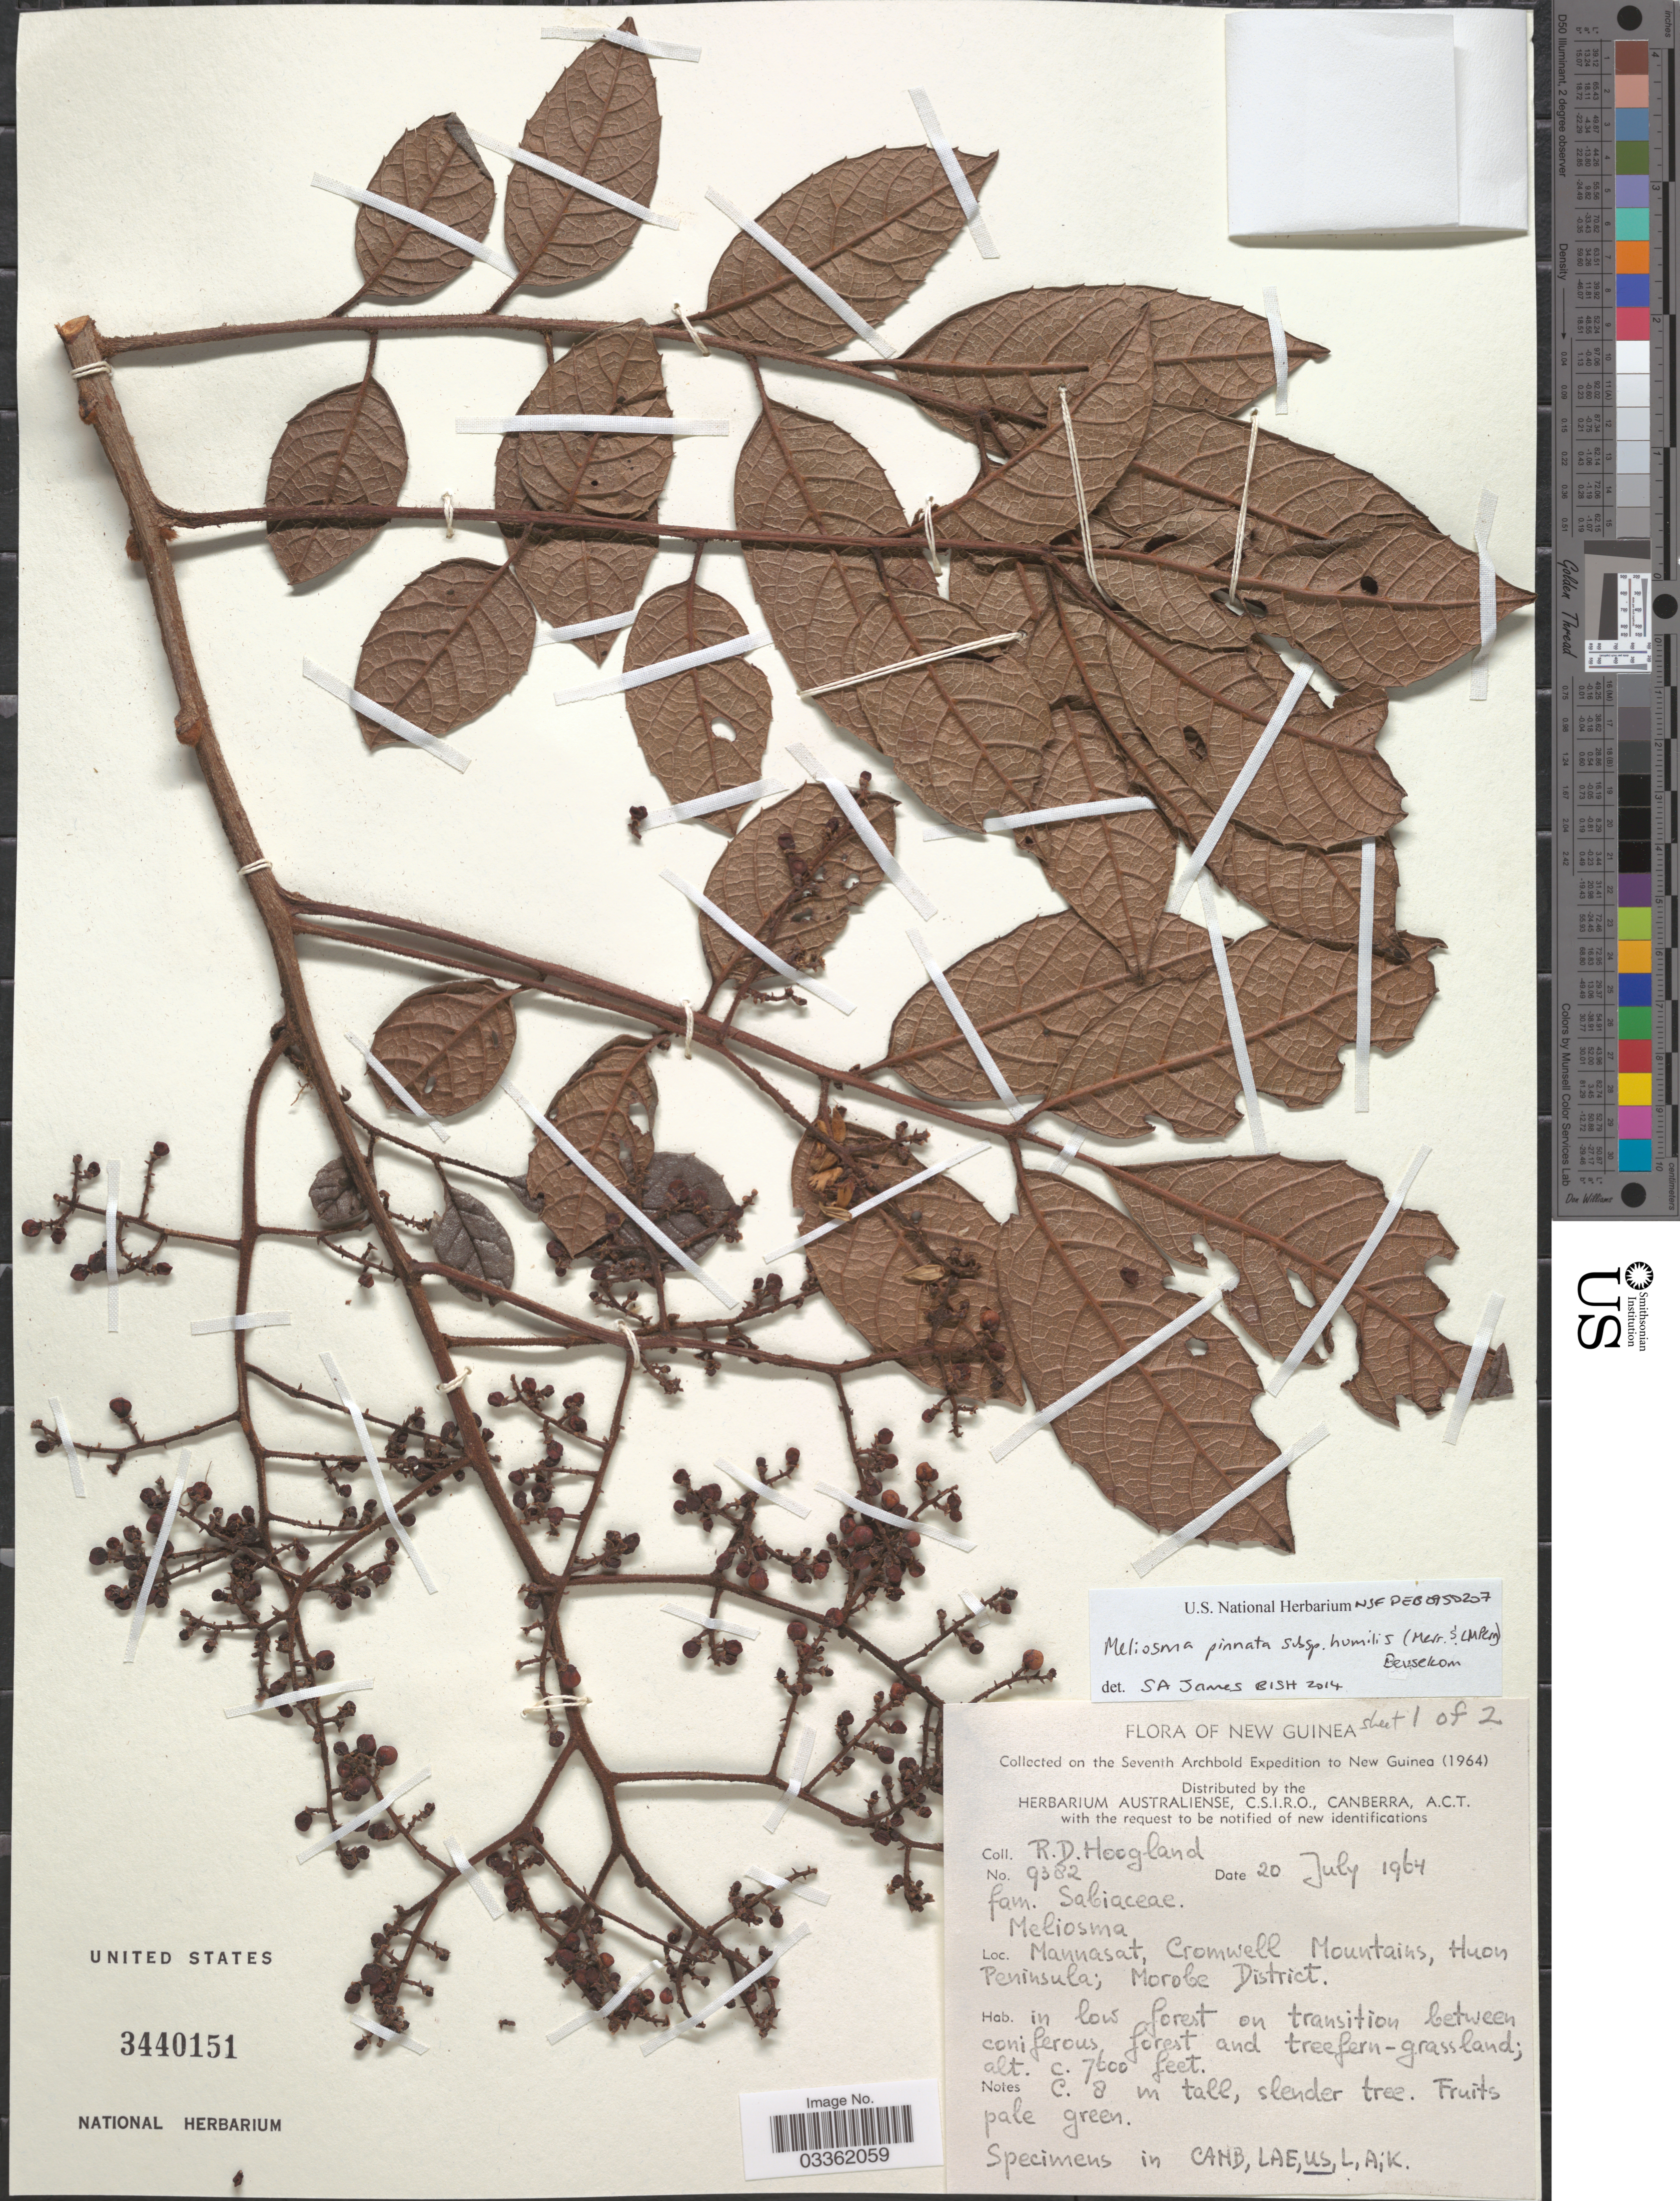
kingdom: Plantae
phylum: Tracheophyta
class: Magnoliopsida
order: Proteales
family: Sabiaceae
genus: Meliosma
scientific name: Meliosma pinnata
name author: Maxim.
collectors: R. D. Hoogland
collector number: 9382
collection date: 1964-07-20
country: Papua New Guinea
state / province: Morobe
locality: New Guinea. Mannasat, Cromwell Mountains, Huon Peninsula; Morobe District.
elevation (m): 2316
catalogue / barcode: US 3440151